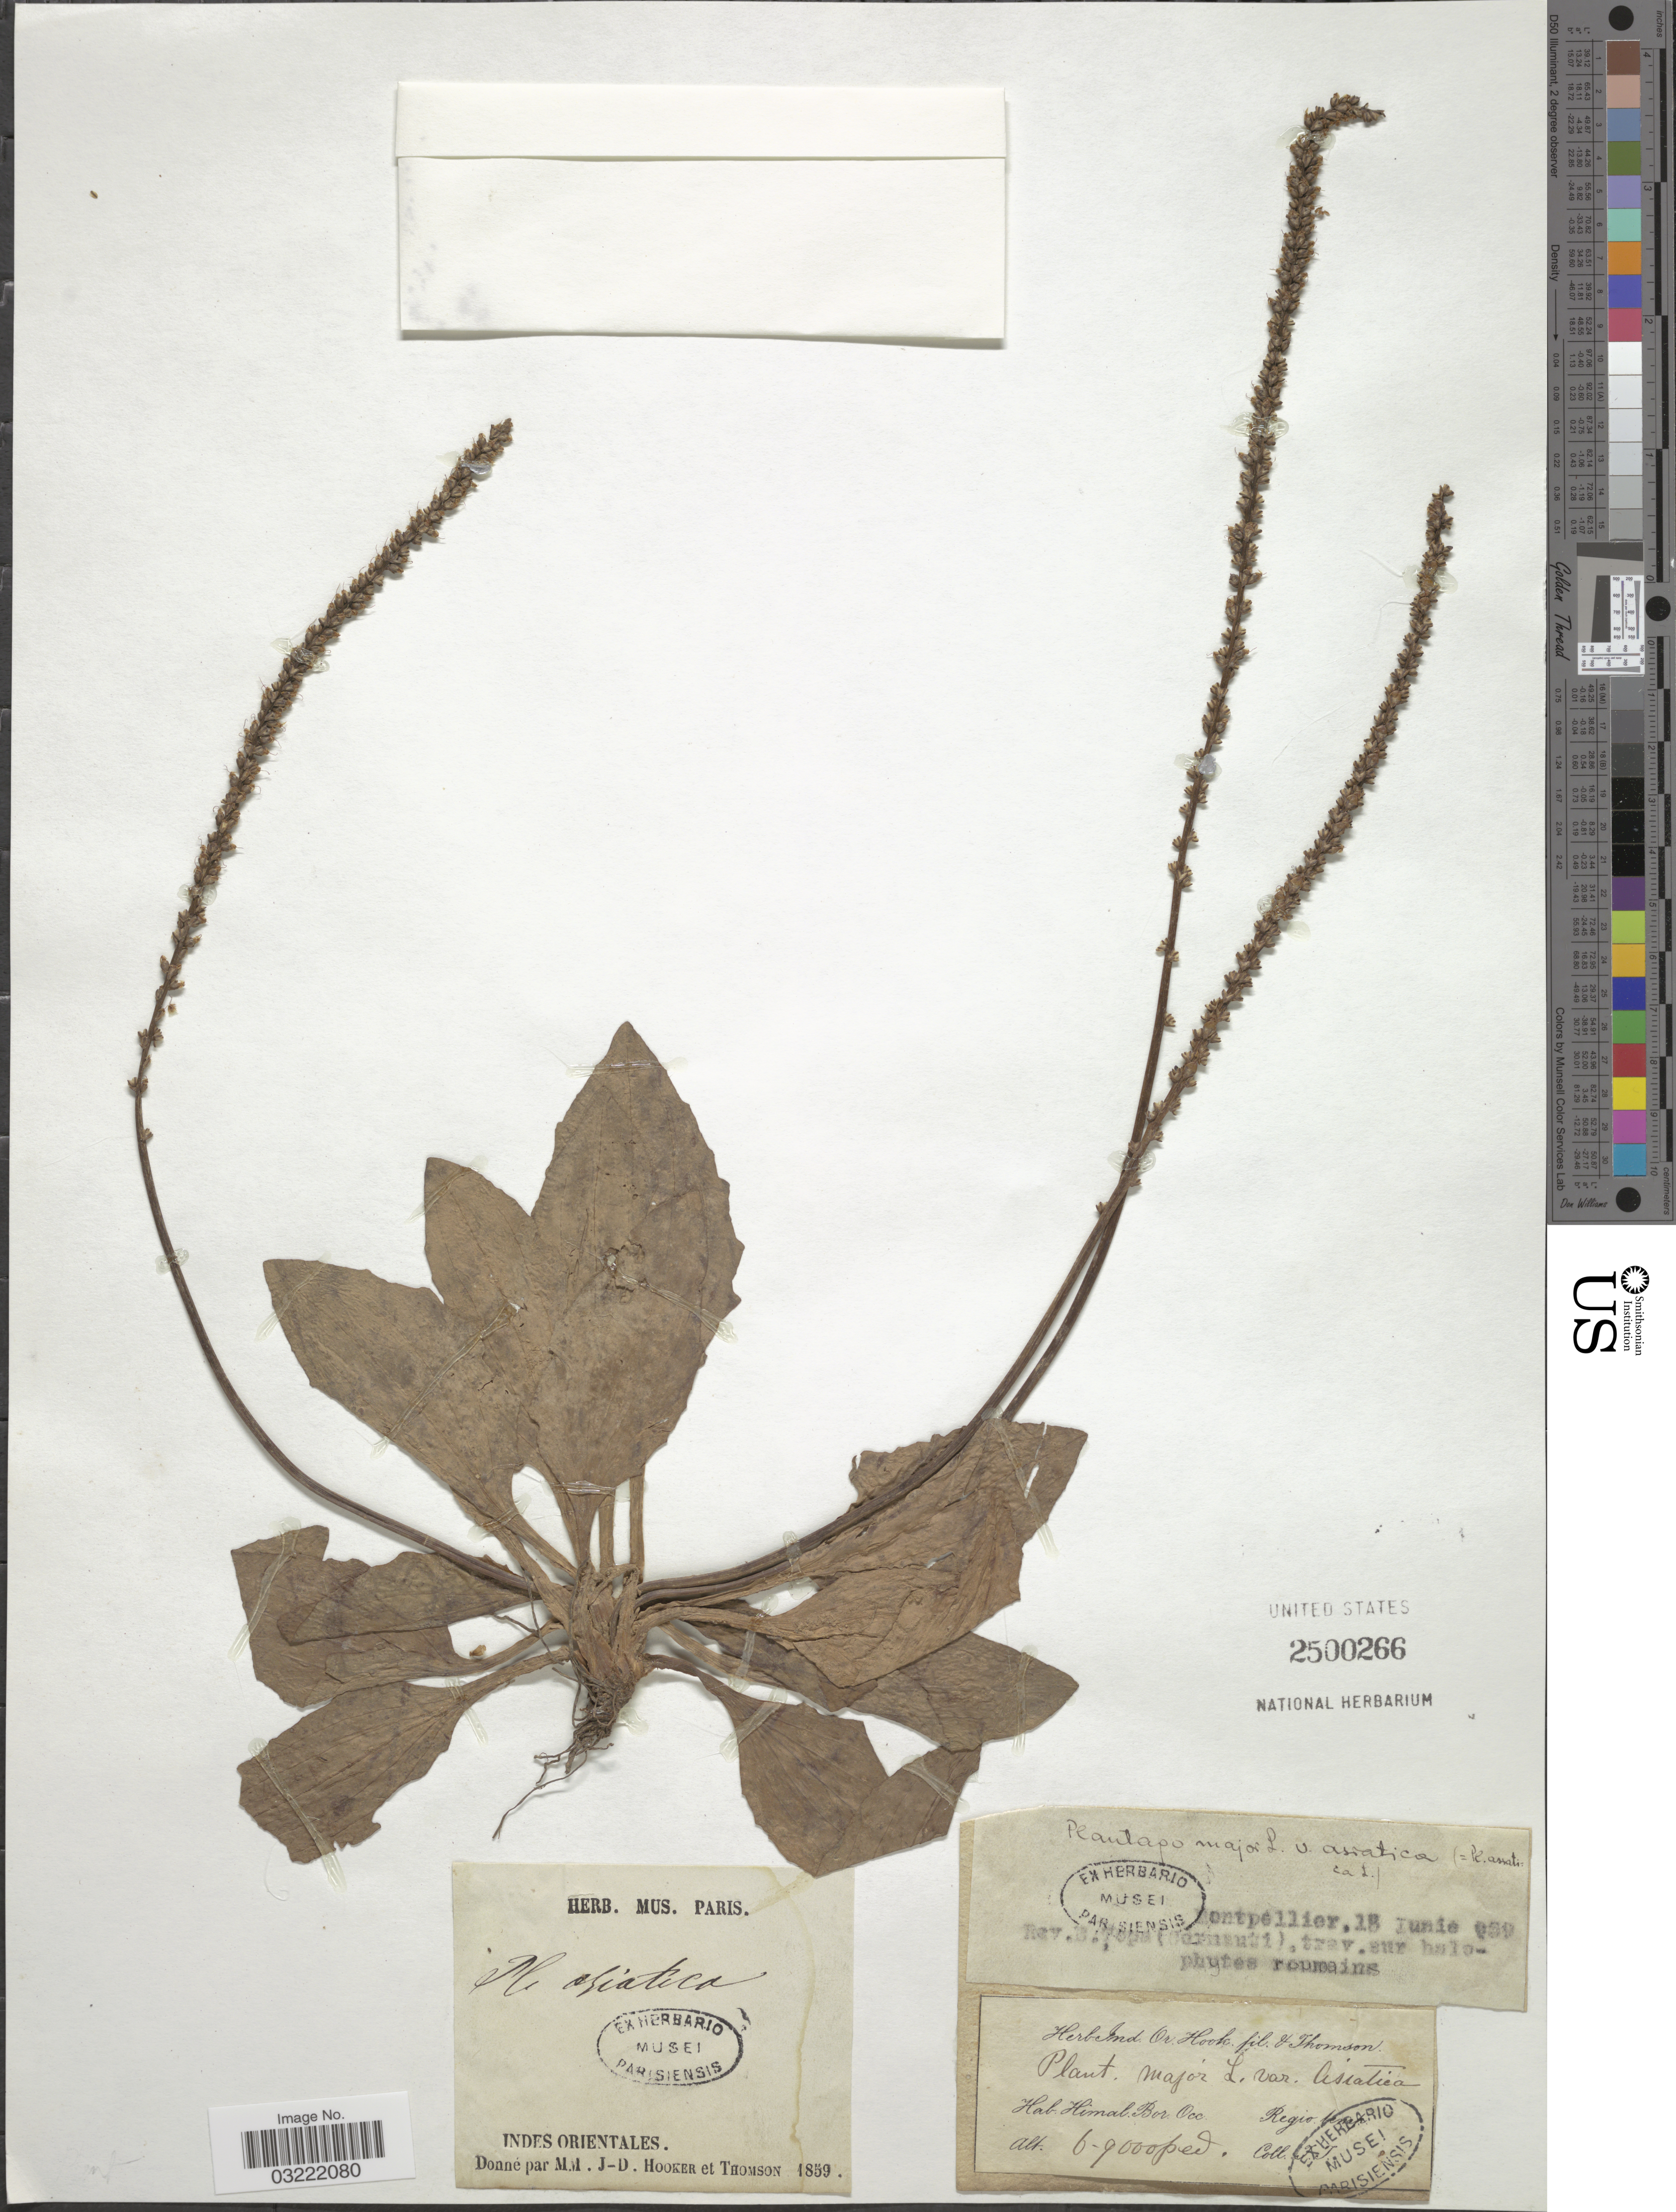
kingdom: Plantae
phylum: Tracheophyta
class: Magnoliopsida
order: Lamiales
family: Plantaginaceae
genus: Plantago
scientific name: Plantago asiatica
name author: L.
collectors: T. Thomson & Collector illegible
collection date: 1859-06-18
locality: Indes Orientales. Himal. Bor. Occ. [probably India]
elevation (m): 1829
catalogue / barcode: US 2500266